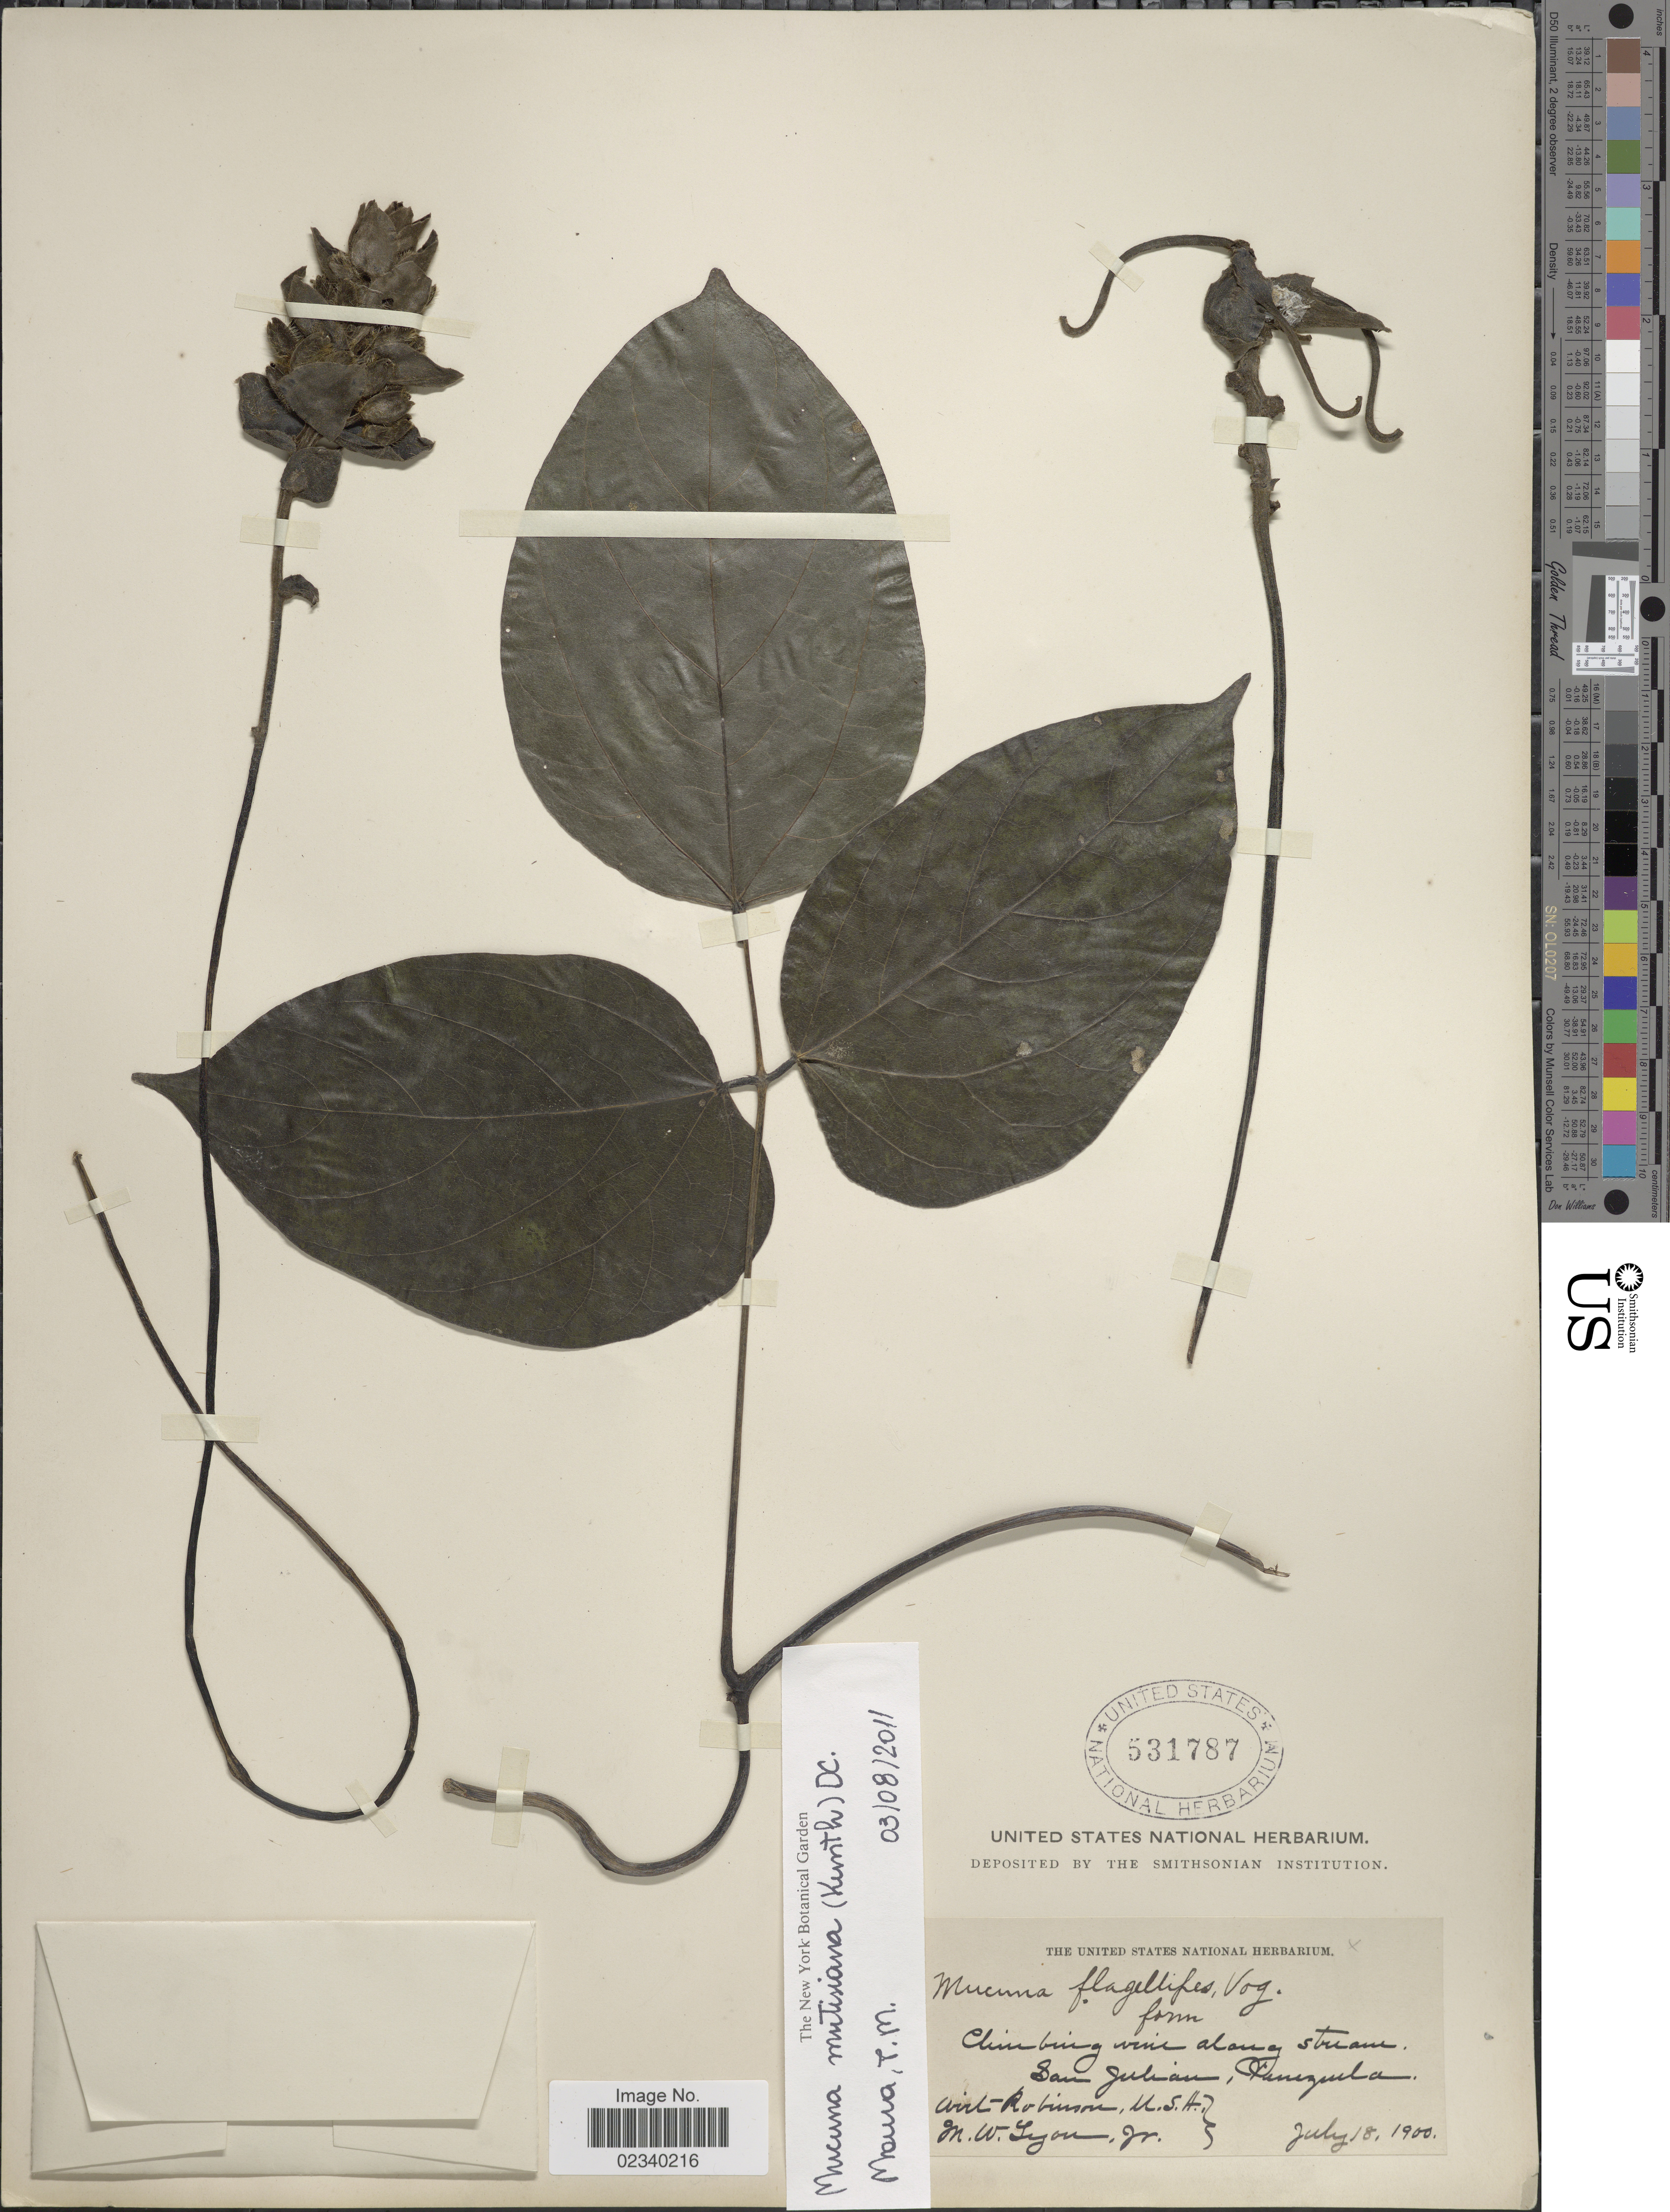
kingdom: Plantae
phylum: Tracheophyta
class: Magnoliopsida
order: Fabales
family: Fabaceae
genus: Mucuna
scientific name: Mucuna mutisiana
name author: (Kunth) DC.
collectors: W. Robinson & M. W. Lyon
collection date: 1900-07-18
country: Venezuela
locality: San Julian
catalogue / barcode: US 531787